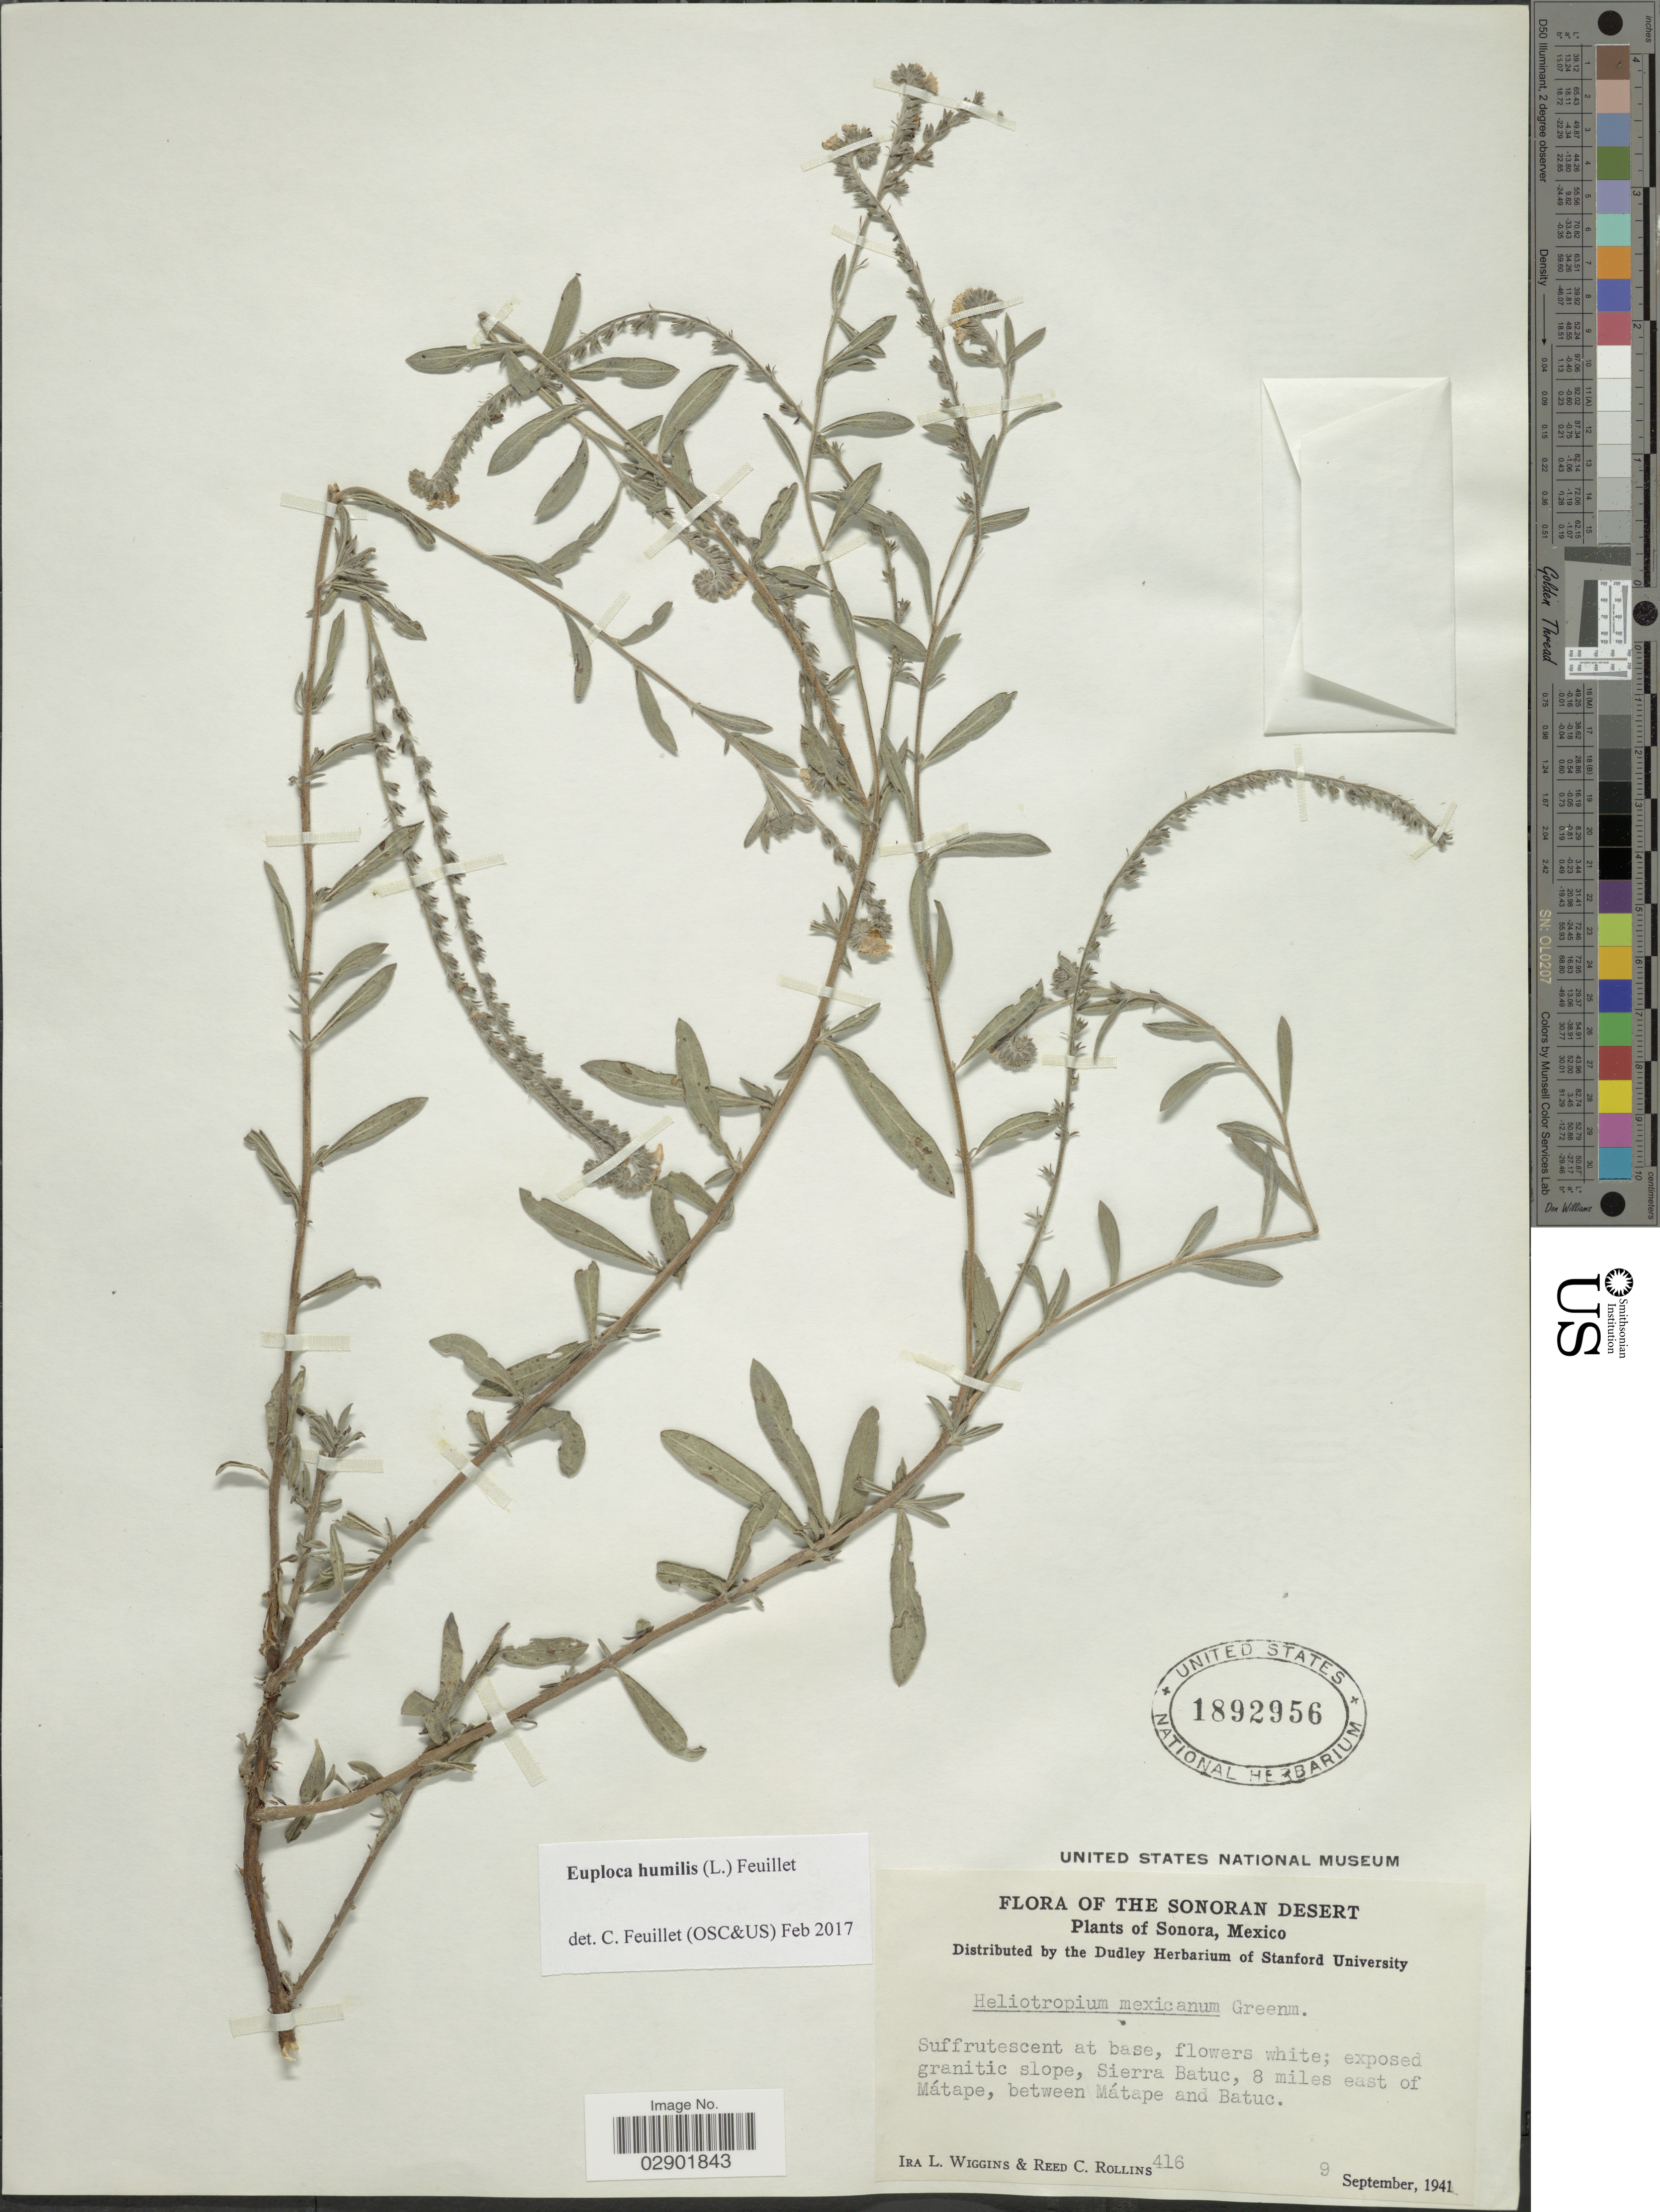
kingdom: Plantae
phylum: Tracheophyta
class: Magnoliopsida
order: Boraginales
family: Heliotropiaceae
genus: Euploca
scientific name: Euploca humilis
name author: (L.) Feuillet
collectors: I. L. Wiggins & R. C. Rollins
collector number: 416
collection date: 1941-09-09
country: Mexico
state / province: Sonora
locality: Sonoran Desert. Exposed granitic slope, Sierra Batuc, 8 miles east of Mátape, between Mátape and Batuc.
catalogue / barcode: US 1892956